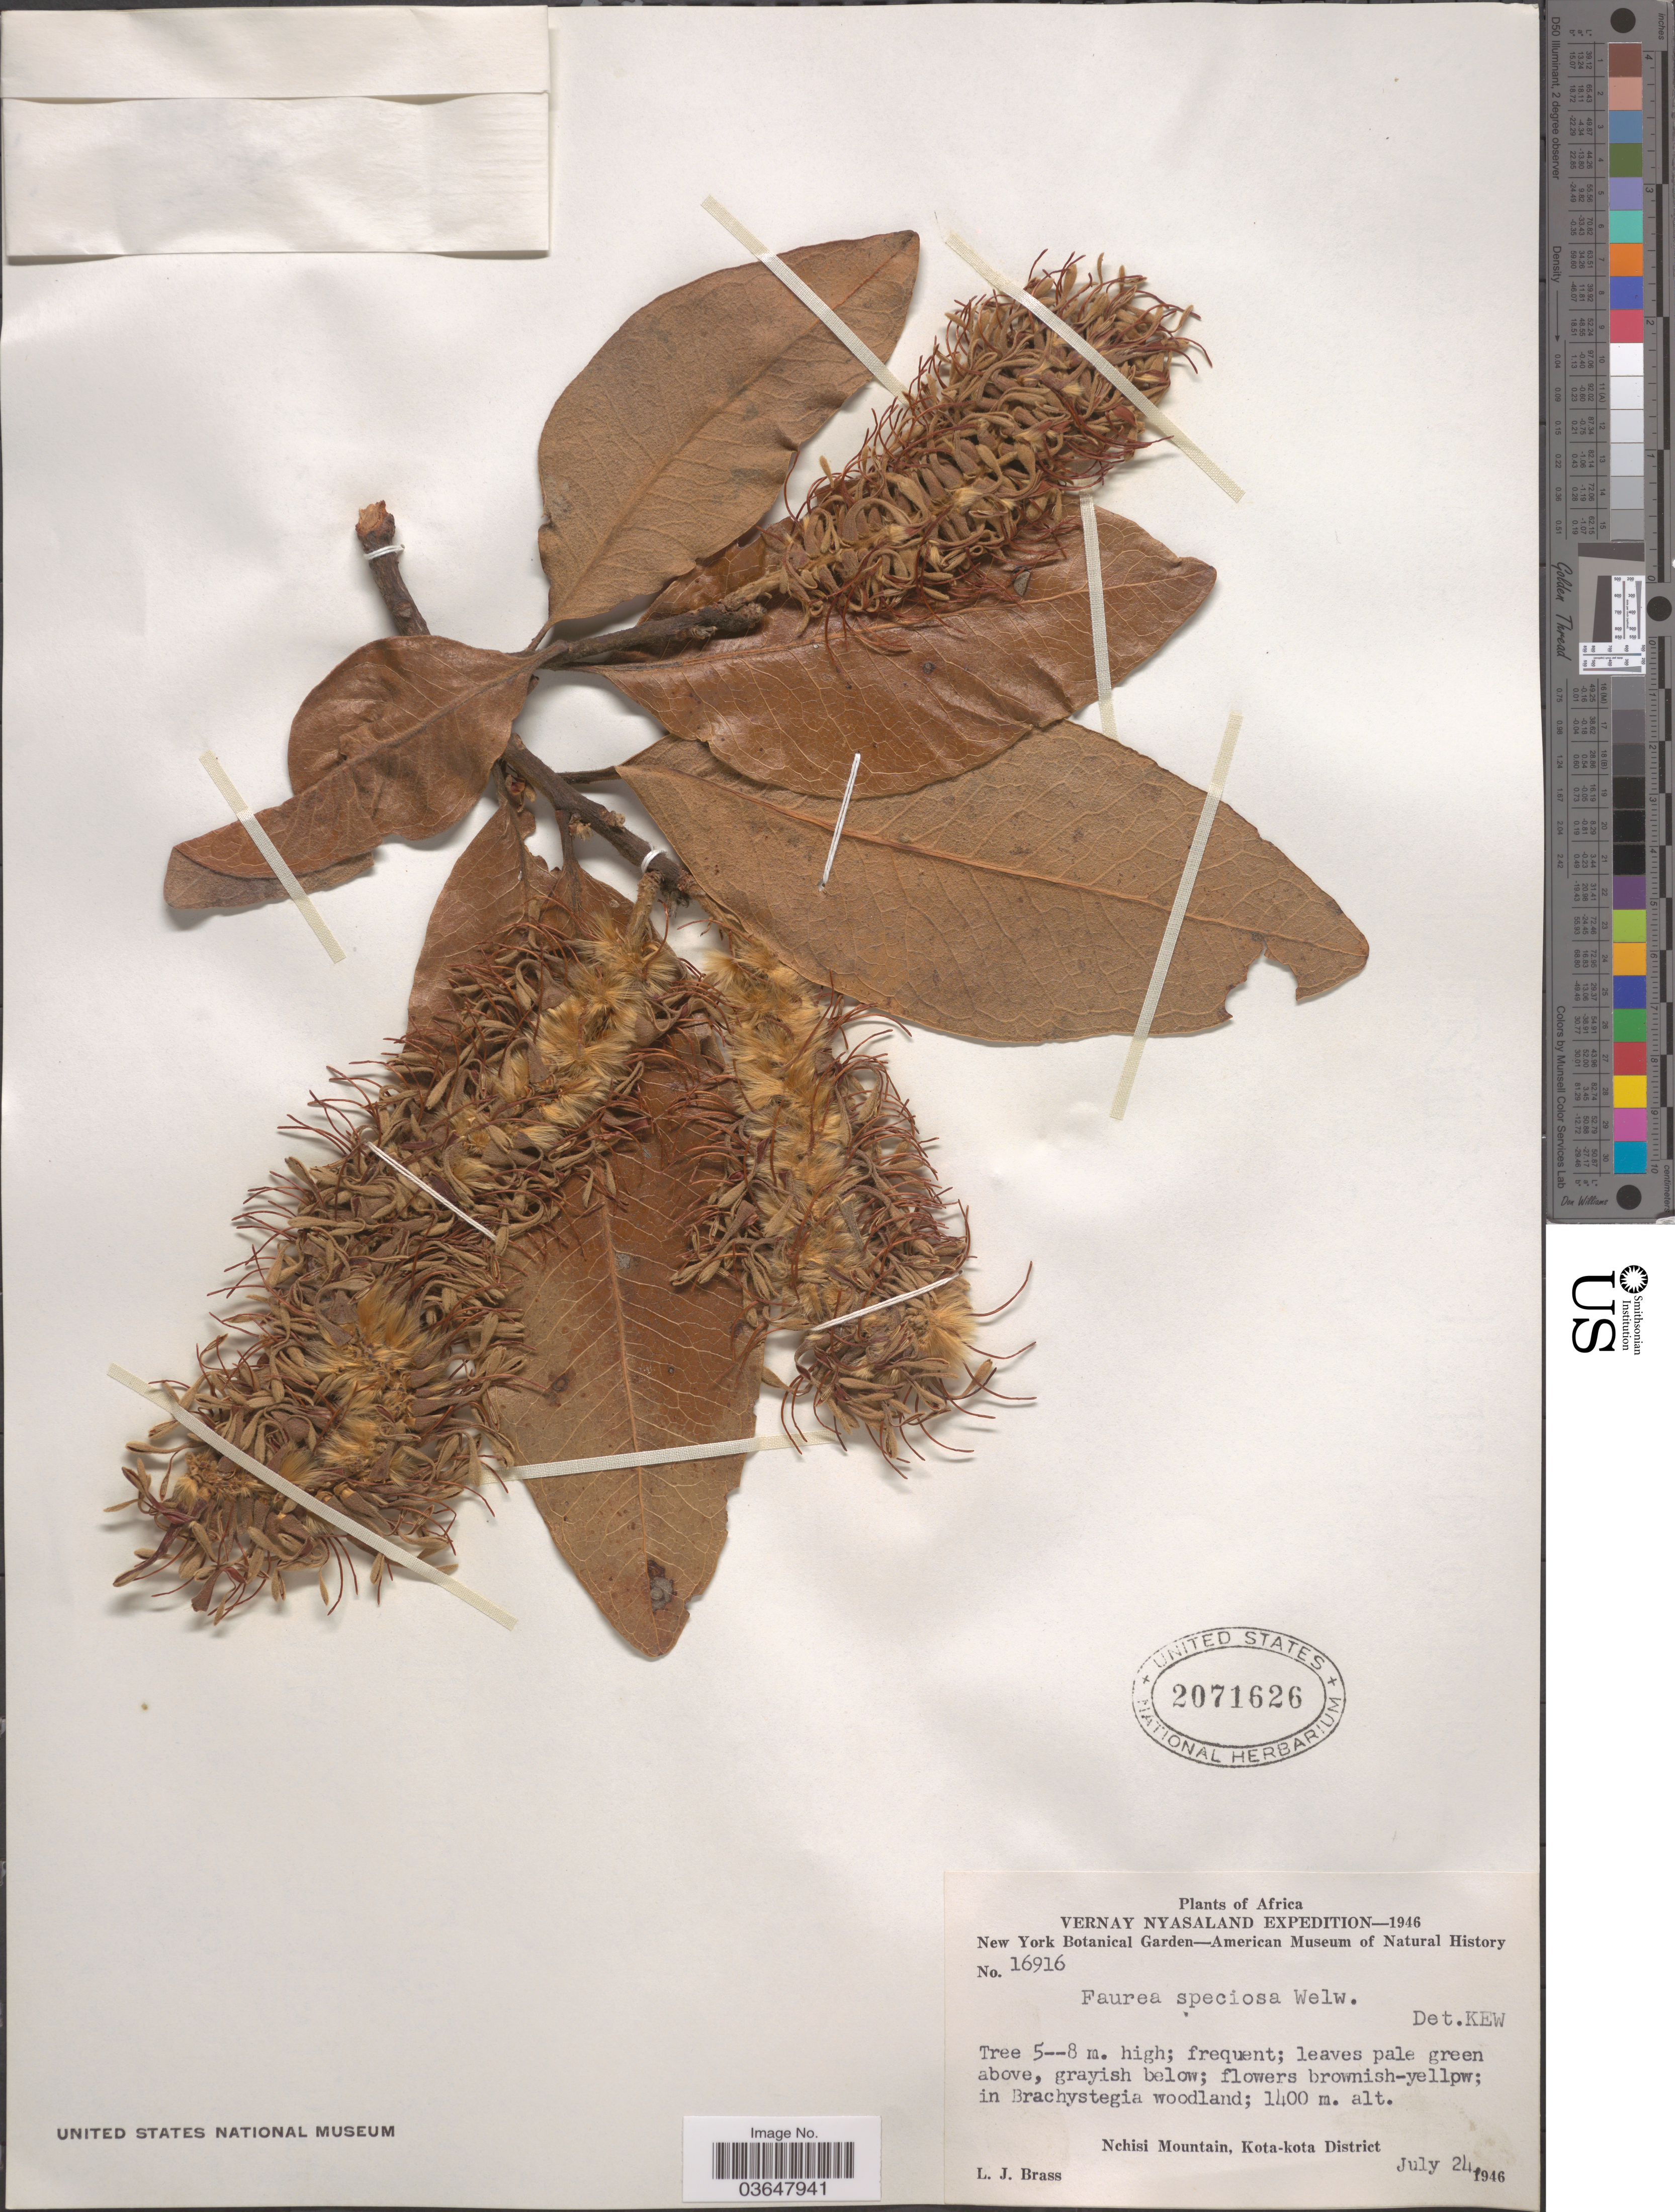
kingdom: Plantae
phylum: Tracheophyta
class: Magnoliopsida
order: Proteales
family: Proteaceae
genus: Faurea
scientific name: Faurea speciosa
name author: Welw.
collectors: L. J. Brass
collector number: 16916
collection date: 1946-07-24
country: Malawi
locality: Vernay Nyasaland. Nchisi Mountain, Kota-kota District.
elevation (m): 1400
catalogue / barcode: US 2071626